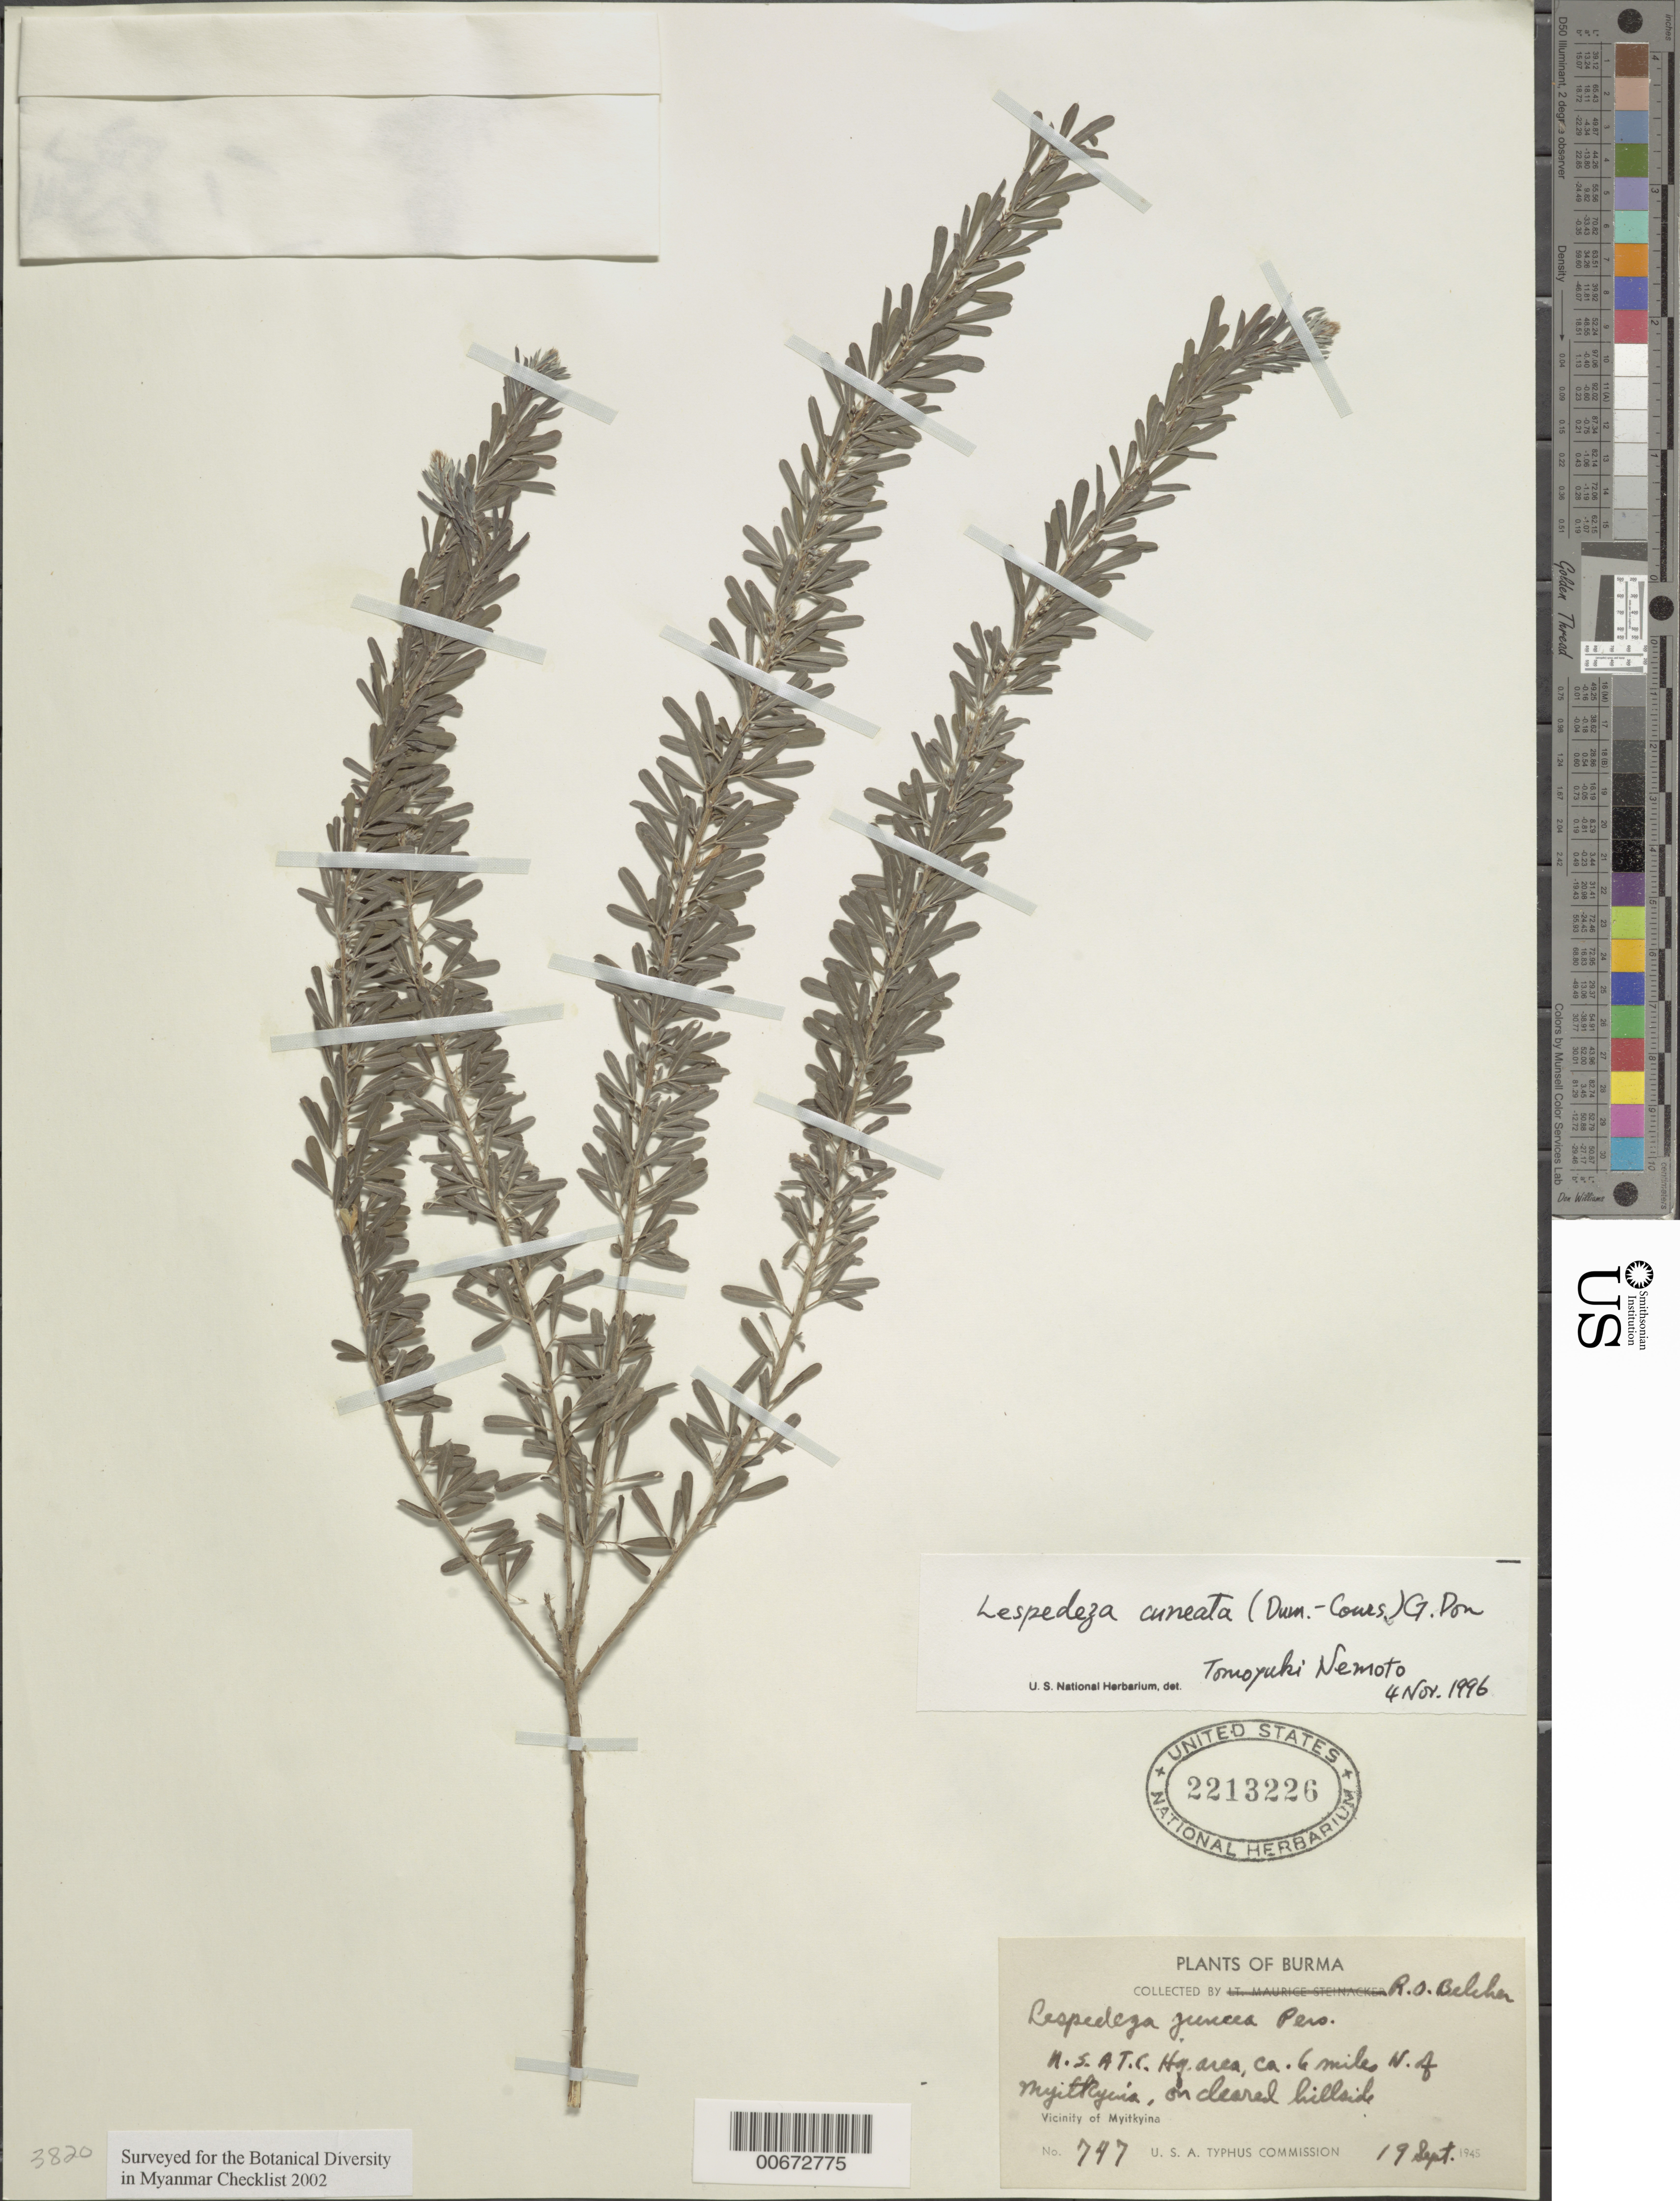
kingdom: Plantae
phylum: Tracheophyta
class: Magnoliopsida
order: Fabales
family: Fabaceae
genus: Lespedeza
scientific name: Lespedeza cuneata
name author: (Dum. Cours.) G. Don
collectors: R. Belcher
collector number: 747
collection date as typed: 19 Sep 1945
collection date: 1945-09-19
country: Myanmar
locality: N of Myitkyina, USATC Hq.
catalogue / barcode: US 2213226